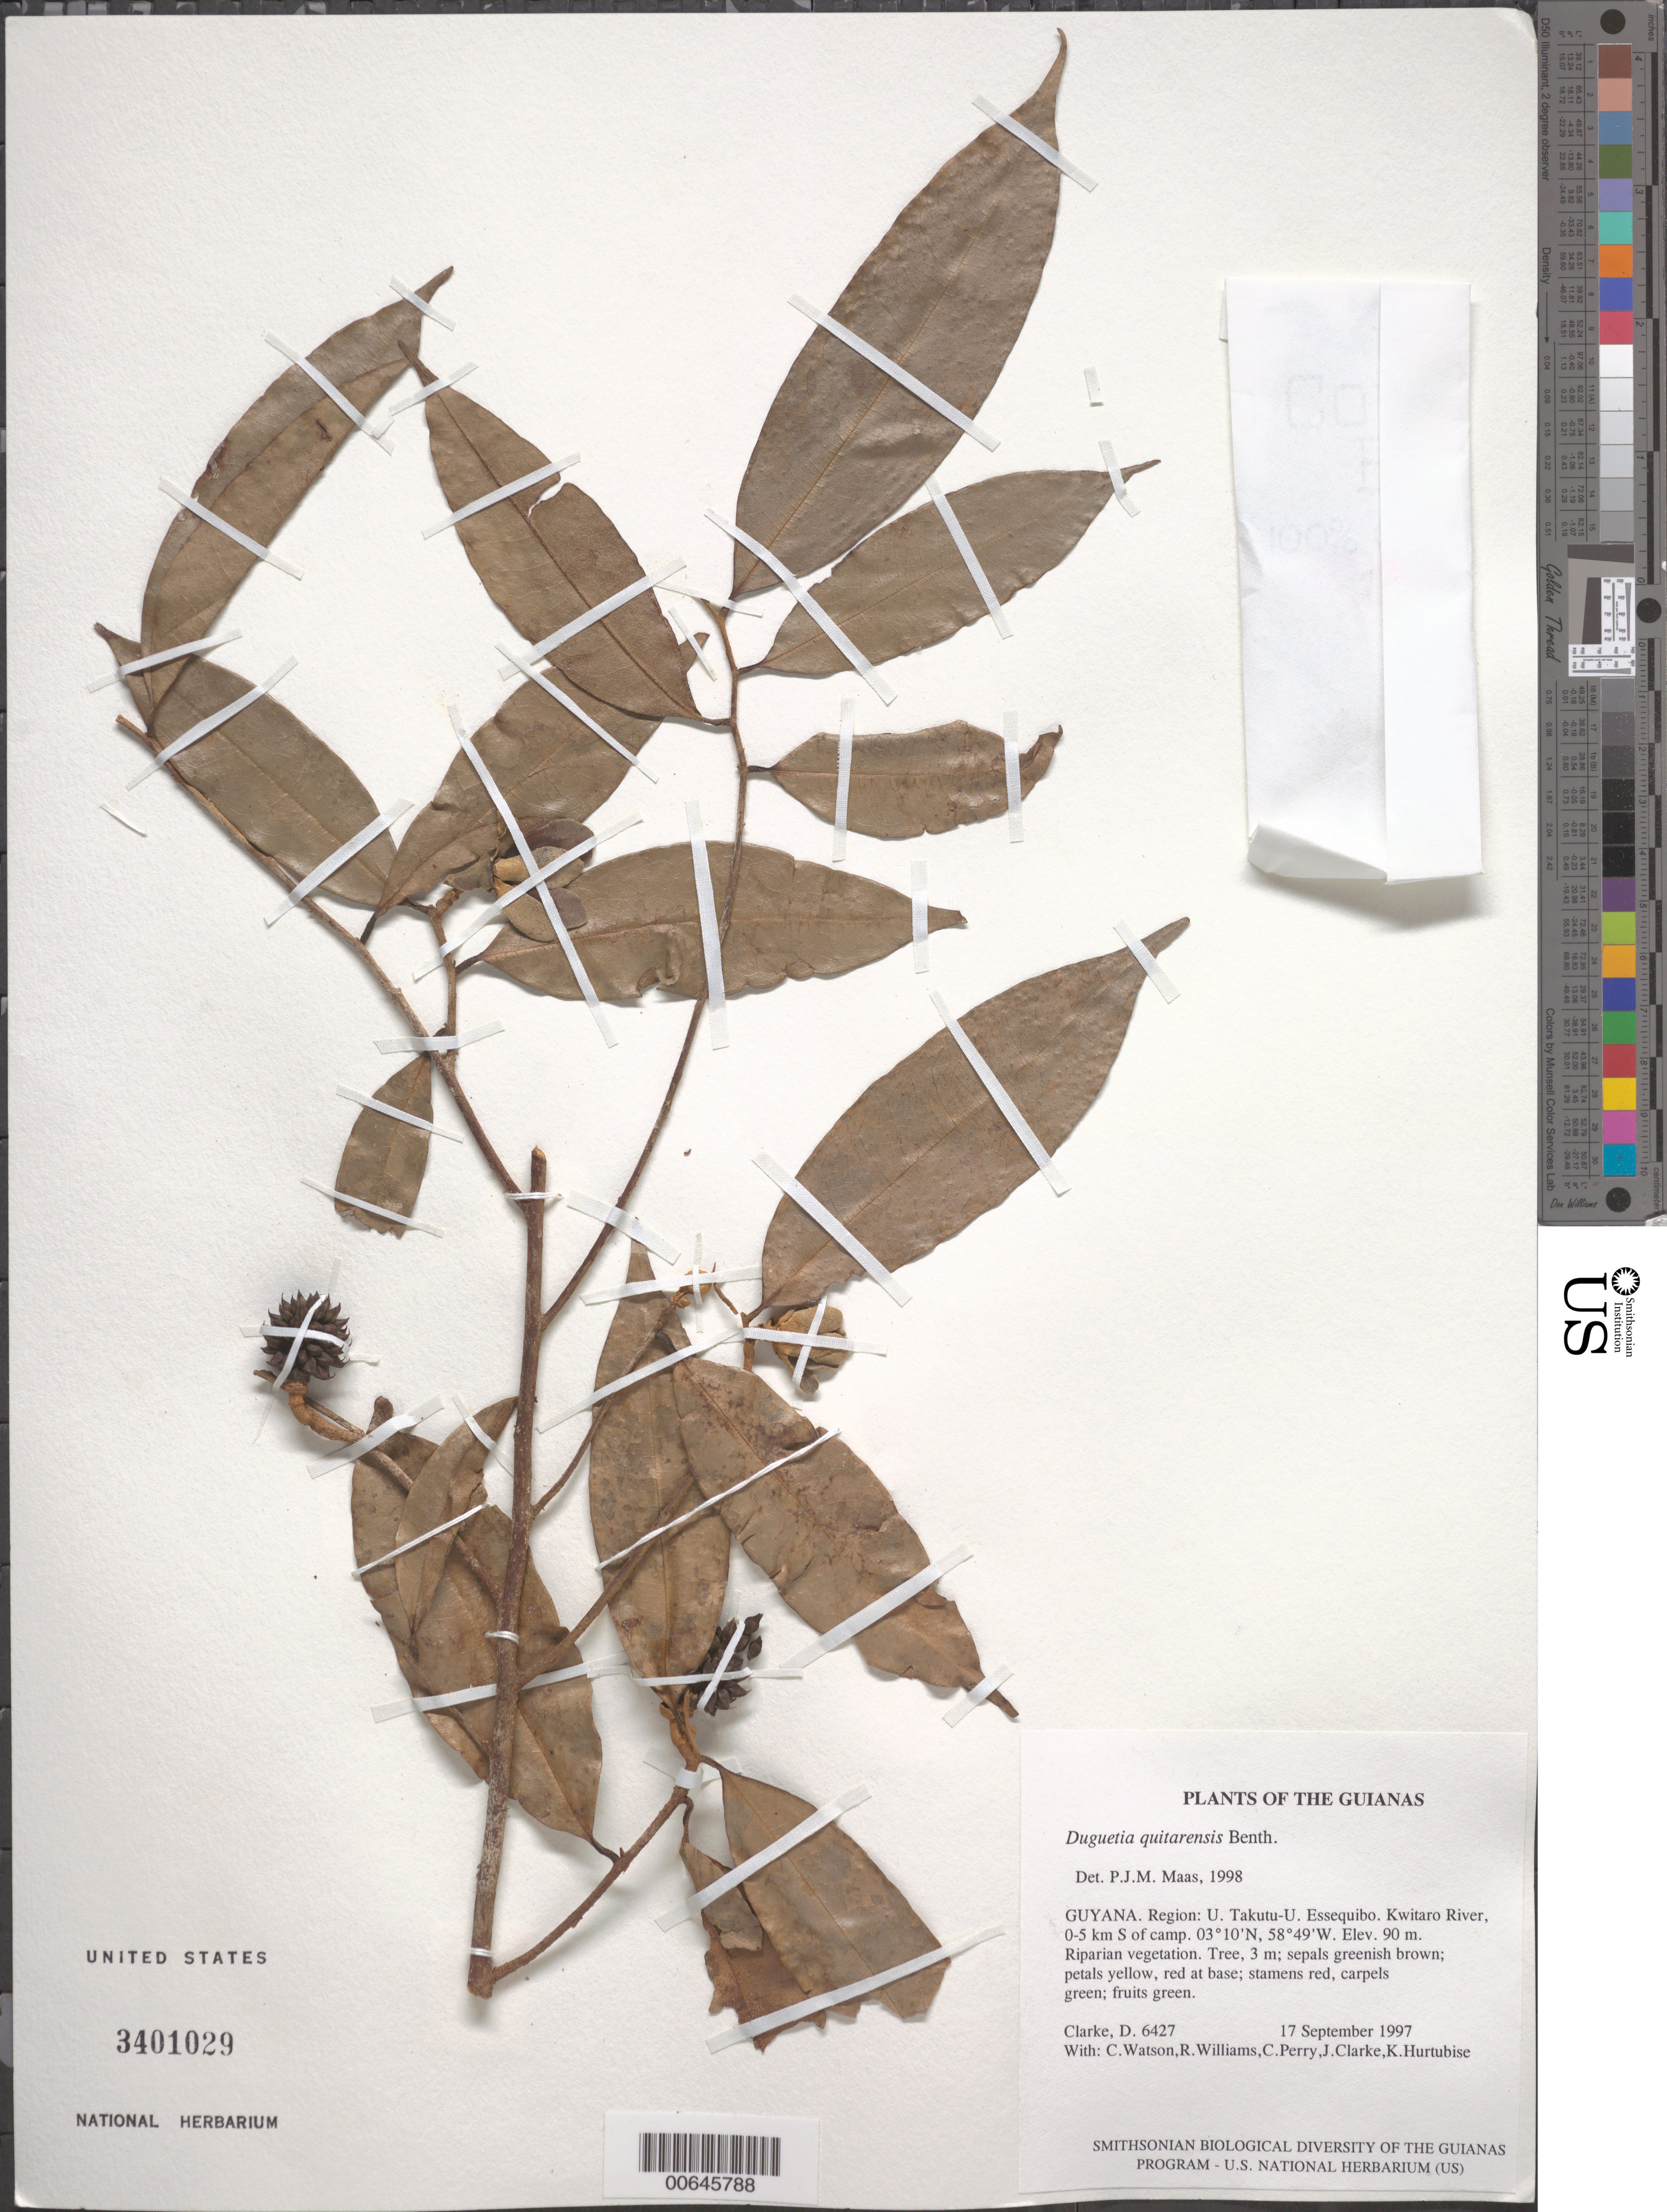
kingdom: Plantae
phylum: Tracheophyta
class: Magnoliopsida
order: Magnoliales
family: Annonaceae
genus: Duguetia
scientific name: Duguetia quitarensis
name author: Benth.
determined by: Maas, Paul J. M.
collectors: H. D. Clarke, C. Watson, R. Williams, C. Perry, J. Clarke & K. Hurtubise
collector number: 6427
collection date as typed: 17 September 1997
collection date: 1997-09-17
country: Guyana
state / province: U. Takutu-U. Essequibo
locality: Kwitaro River, 0-5 km S of camp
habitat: Riparian vegetation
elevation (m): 90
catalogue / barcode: US 3401029